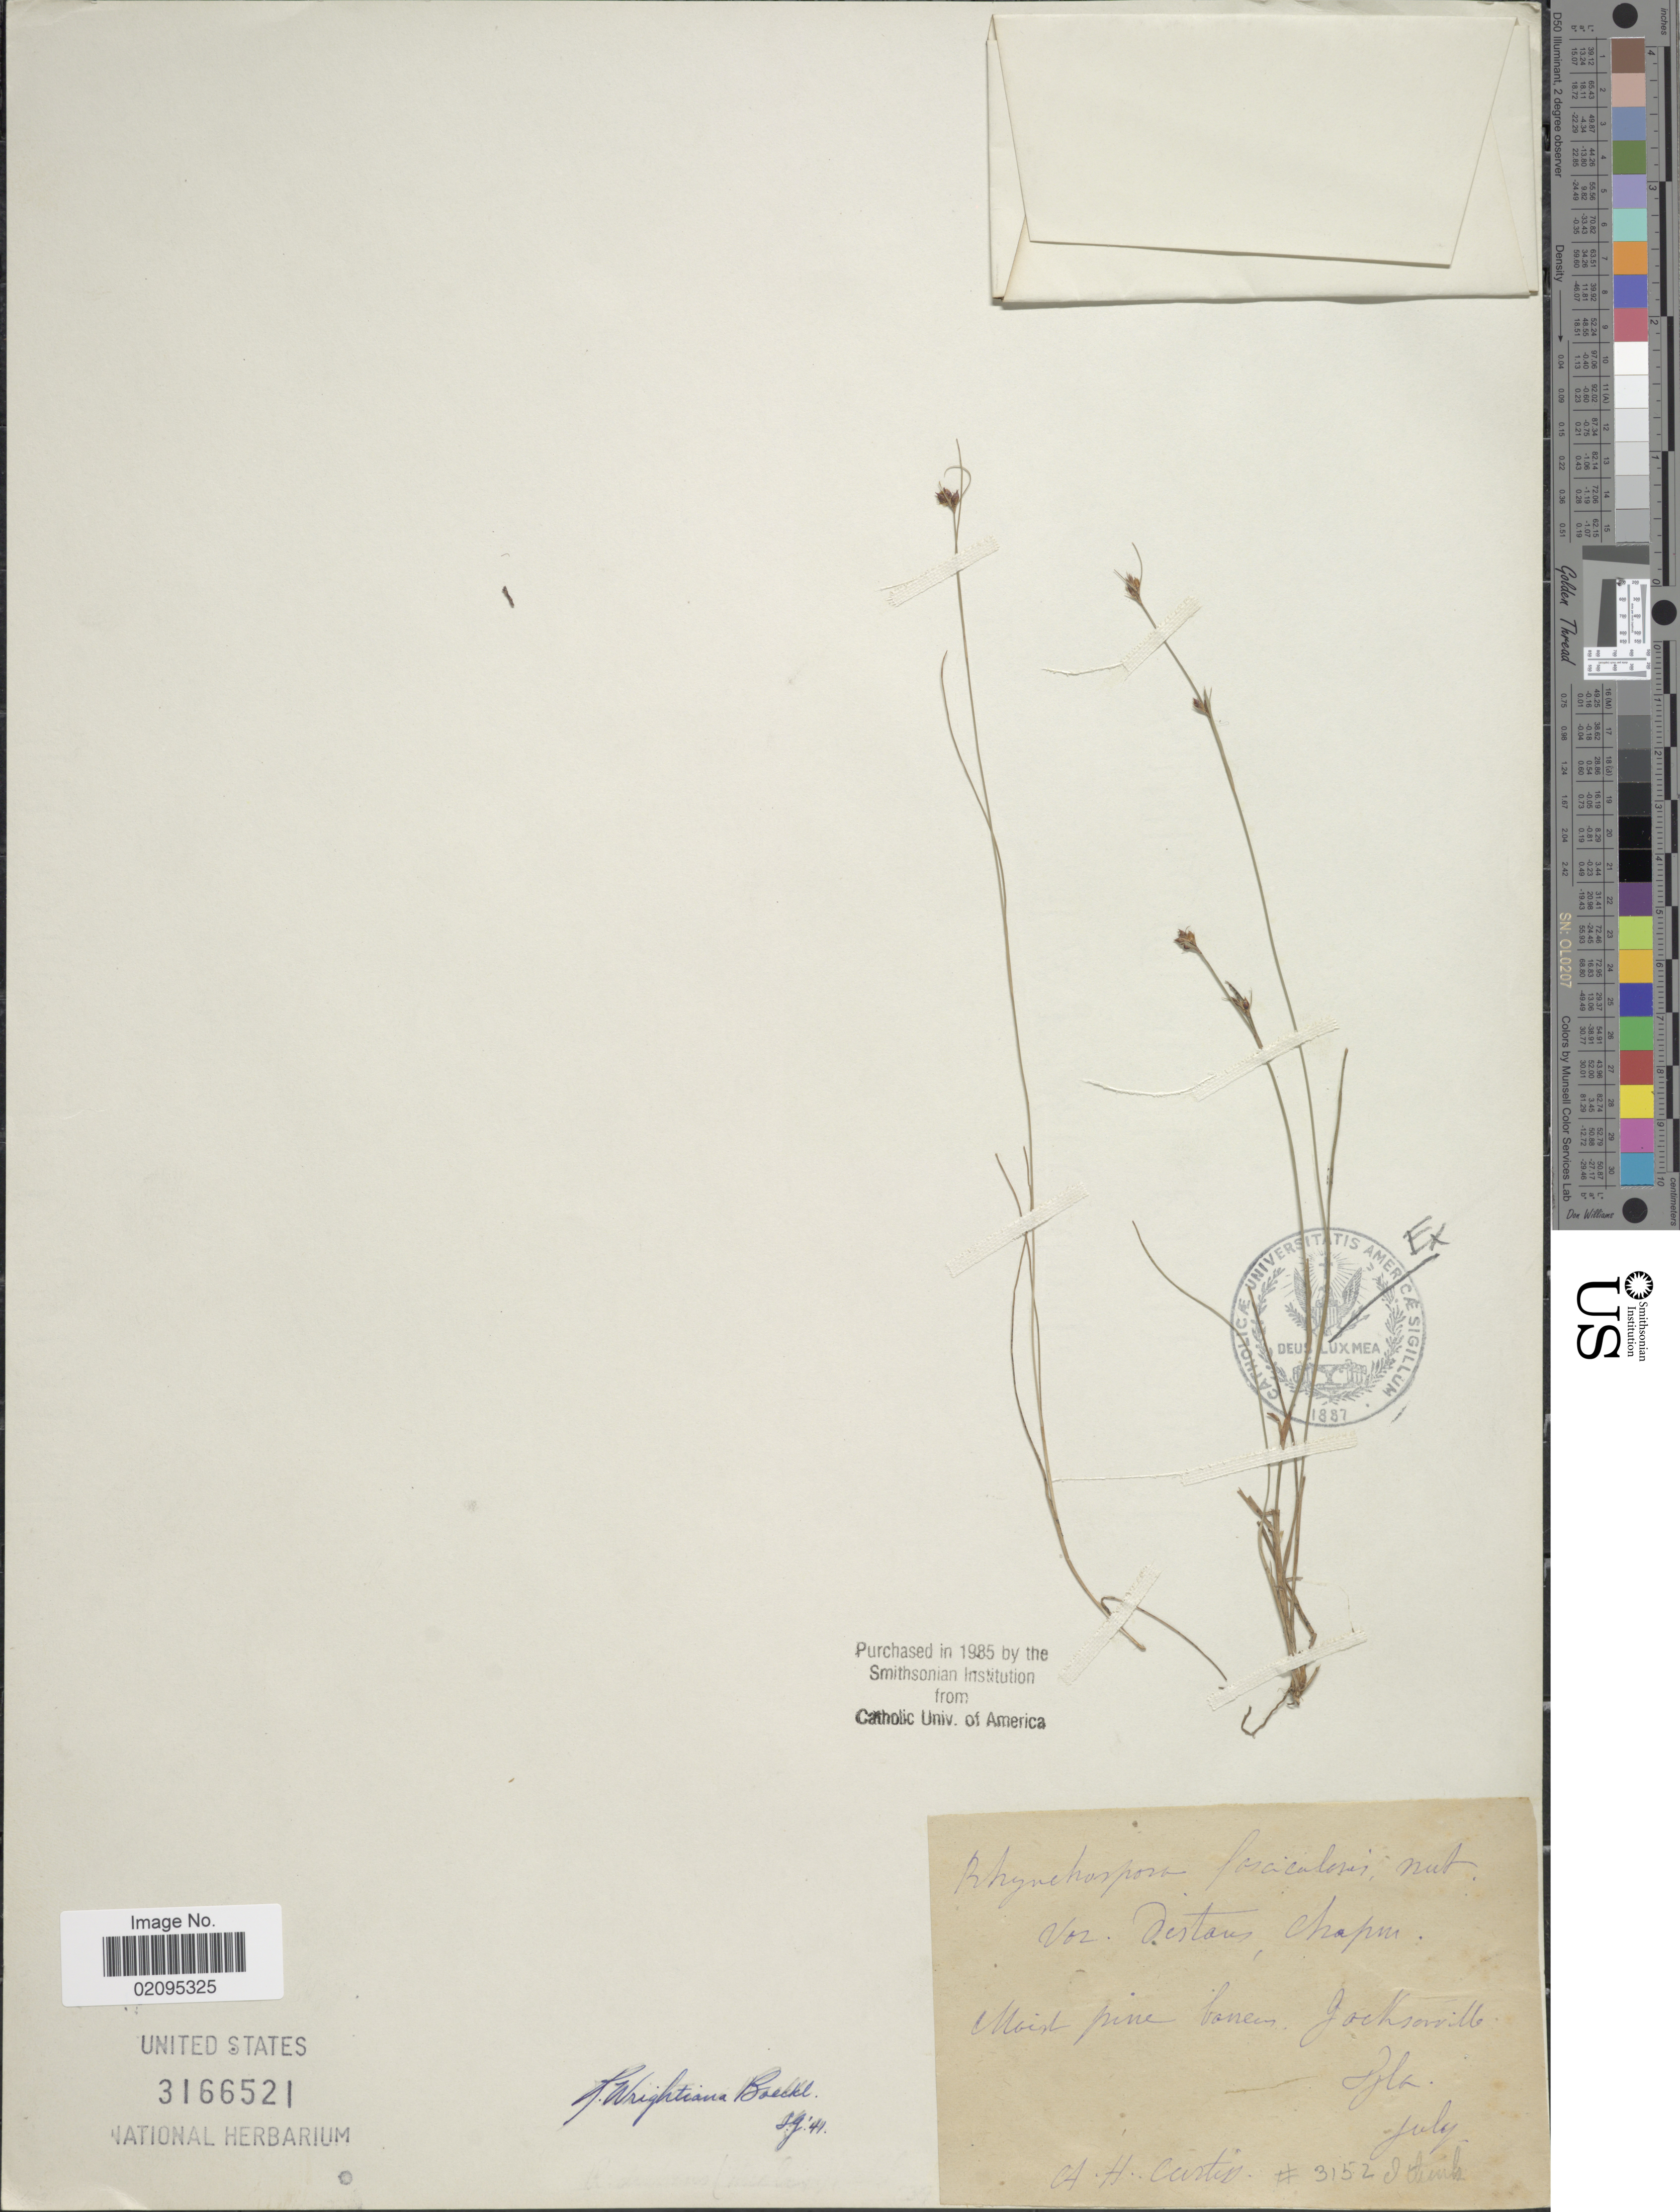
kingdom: Plantae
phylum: Tracheophyta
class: Liliopsida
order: Poales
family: Cyperaceae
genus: Rhynchospora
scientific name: Rhynchospora wrightiana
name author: Boeckeler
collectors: A. H. Curtiss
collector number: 3152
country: United States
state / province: Florida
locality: Moist pine barrens, Jacksonville.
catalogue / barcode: US 3166521